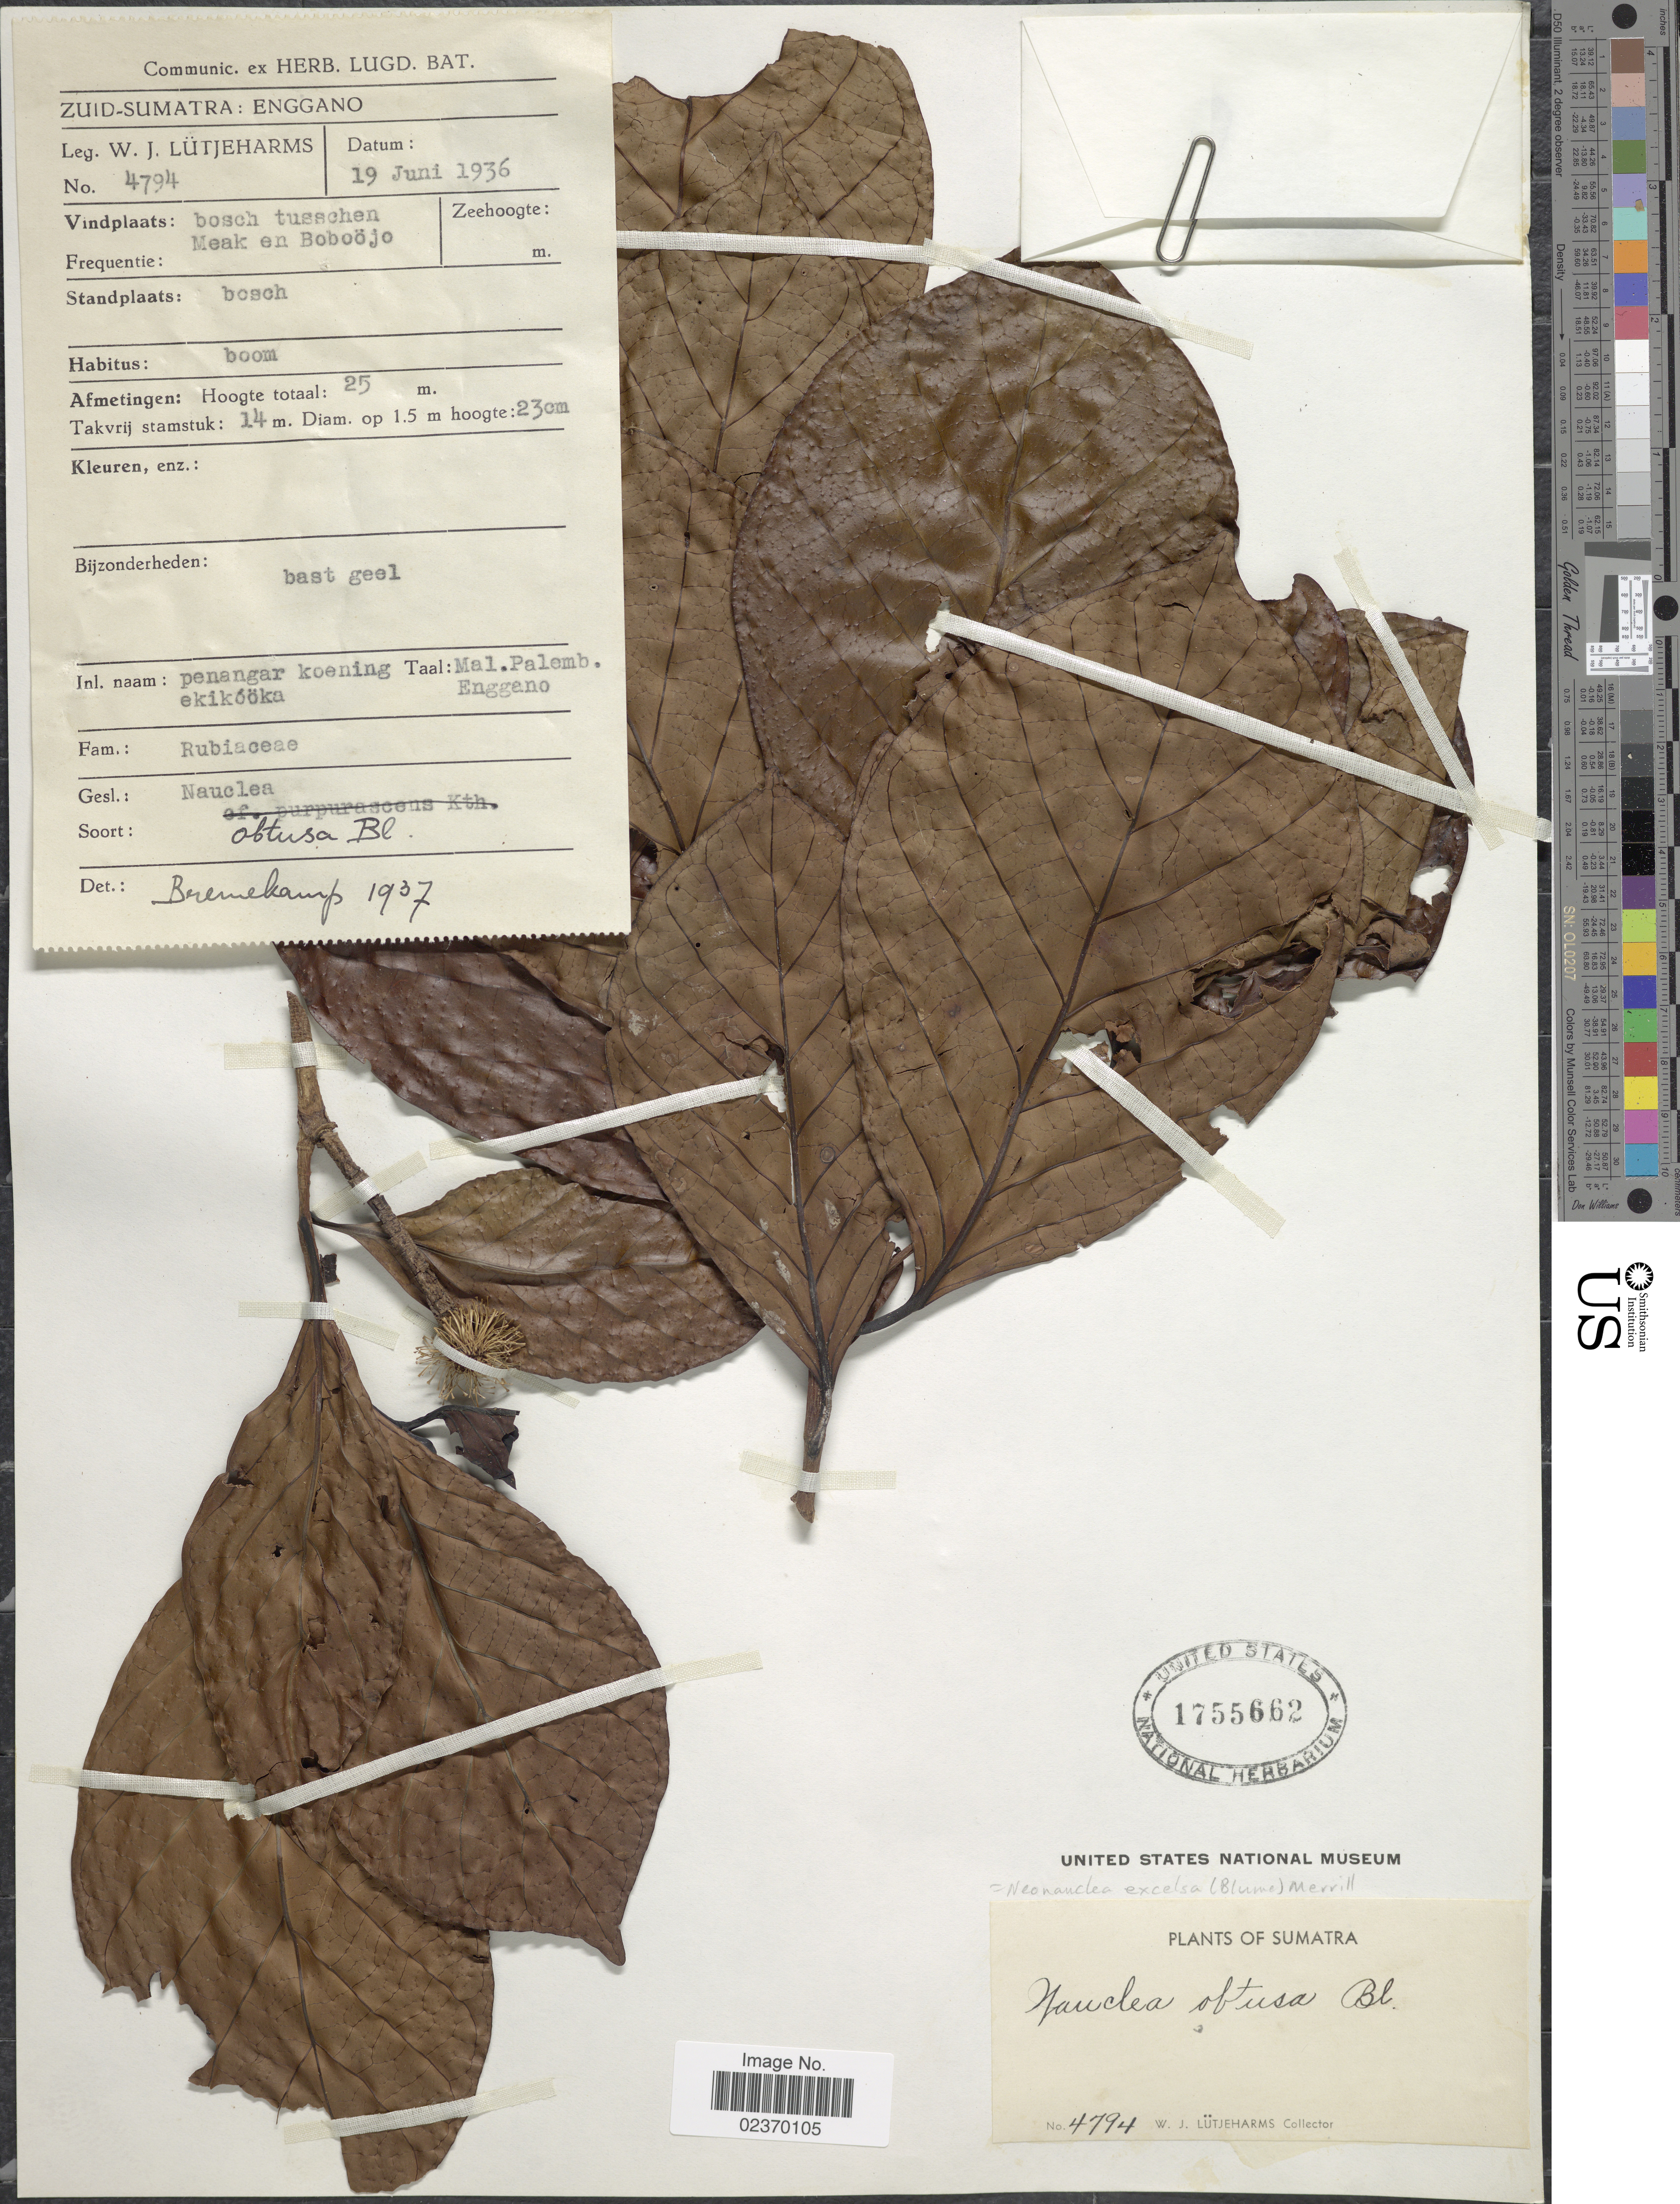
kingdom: Plantae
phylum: Tracheophyta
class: Magnoliopsida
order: Gentianales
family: Rubiaceae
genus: Neonauclea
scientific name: Neonauclea excelsa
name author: Merr.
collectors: W. Lütjeharms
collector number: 4794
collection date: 1936-06-19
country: Indonesia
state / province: Sumatra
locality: Zuid-Sumatra: Enggano, bosch tusschen Meak en Boboöjo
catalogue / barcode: US 1755662